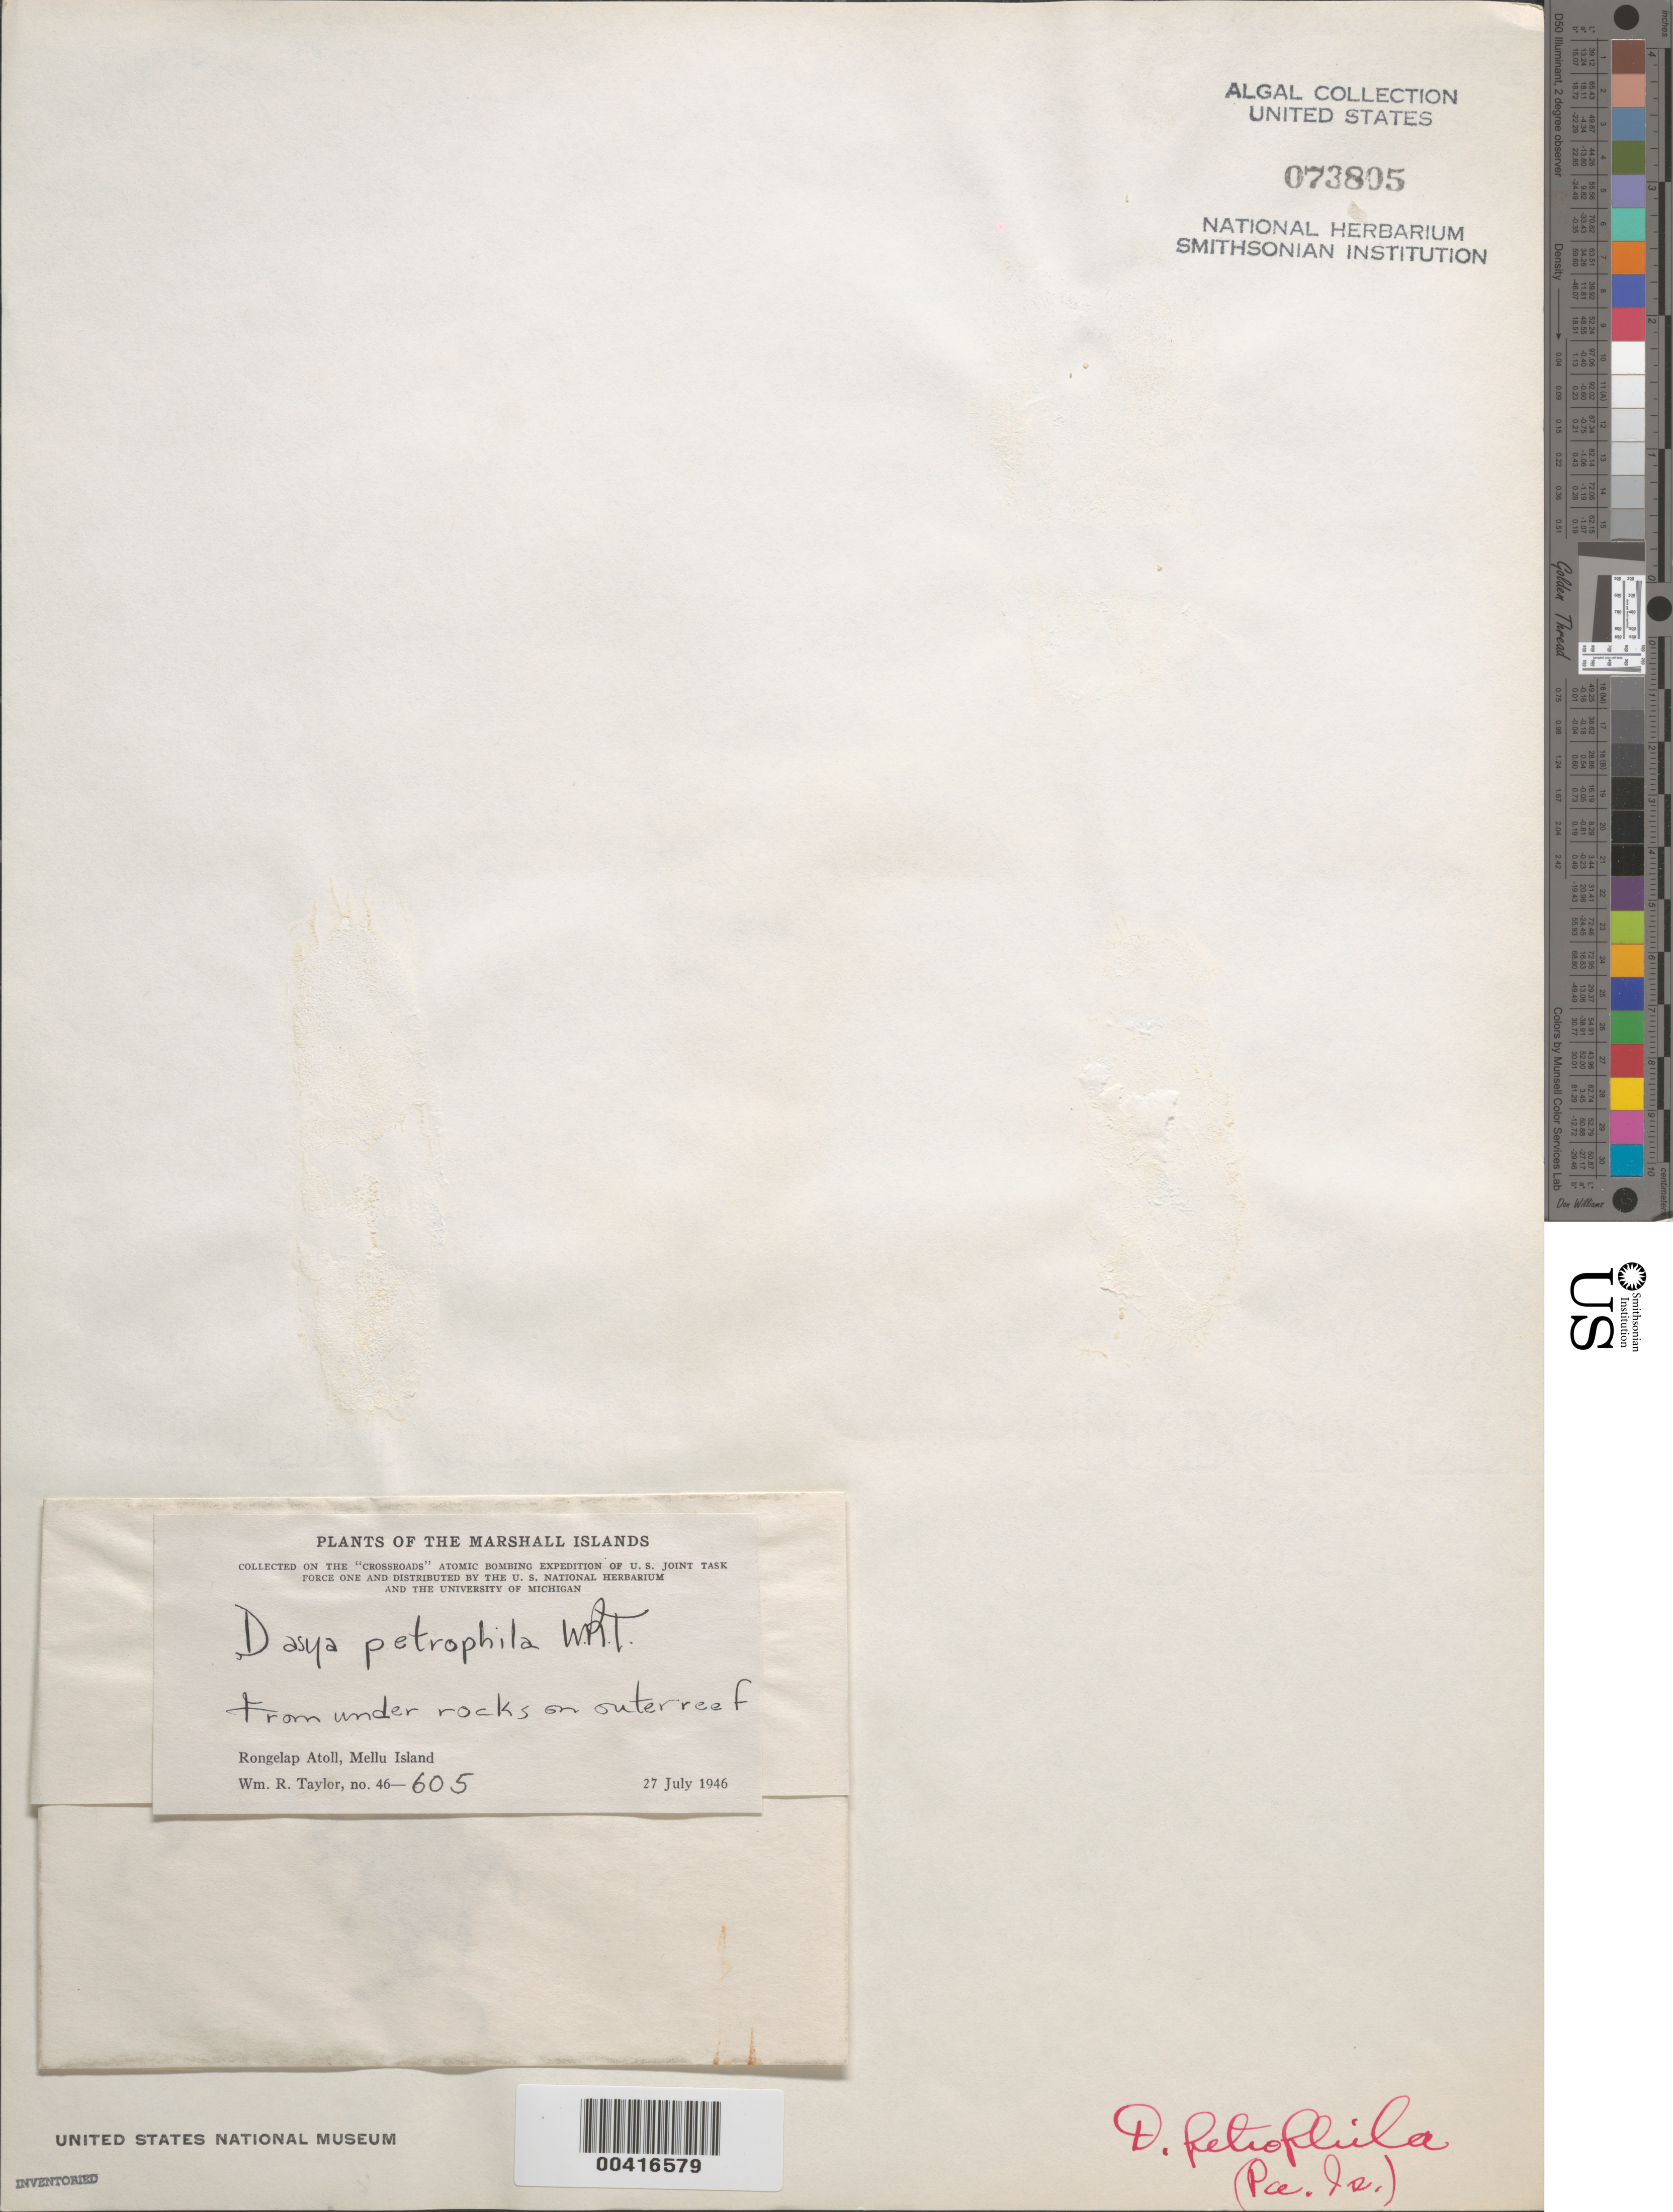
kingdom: Plantae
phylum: Rhodophyta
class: Florideophyceae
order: Ceramiales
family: Dasyaceae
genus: Dasya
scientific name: Dasya petrophila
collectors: W. R. Taylor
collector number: WRT 46-605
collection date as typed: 27 Jul 1946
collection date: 1946-07-27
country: Marshall Islands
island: Rongelap Atoll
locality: Outer reef, Mellu Islet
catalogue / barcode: US 73805